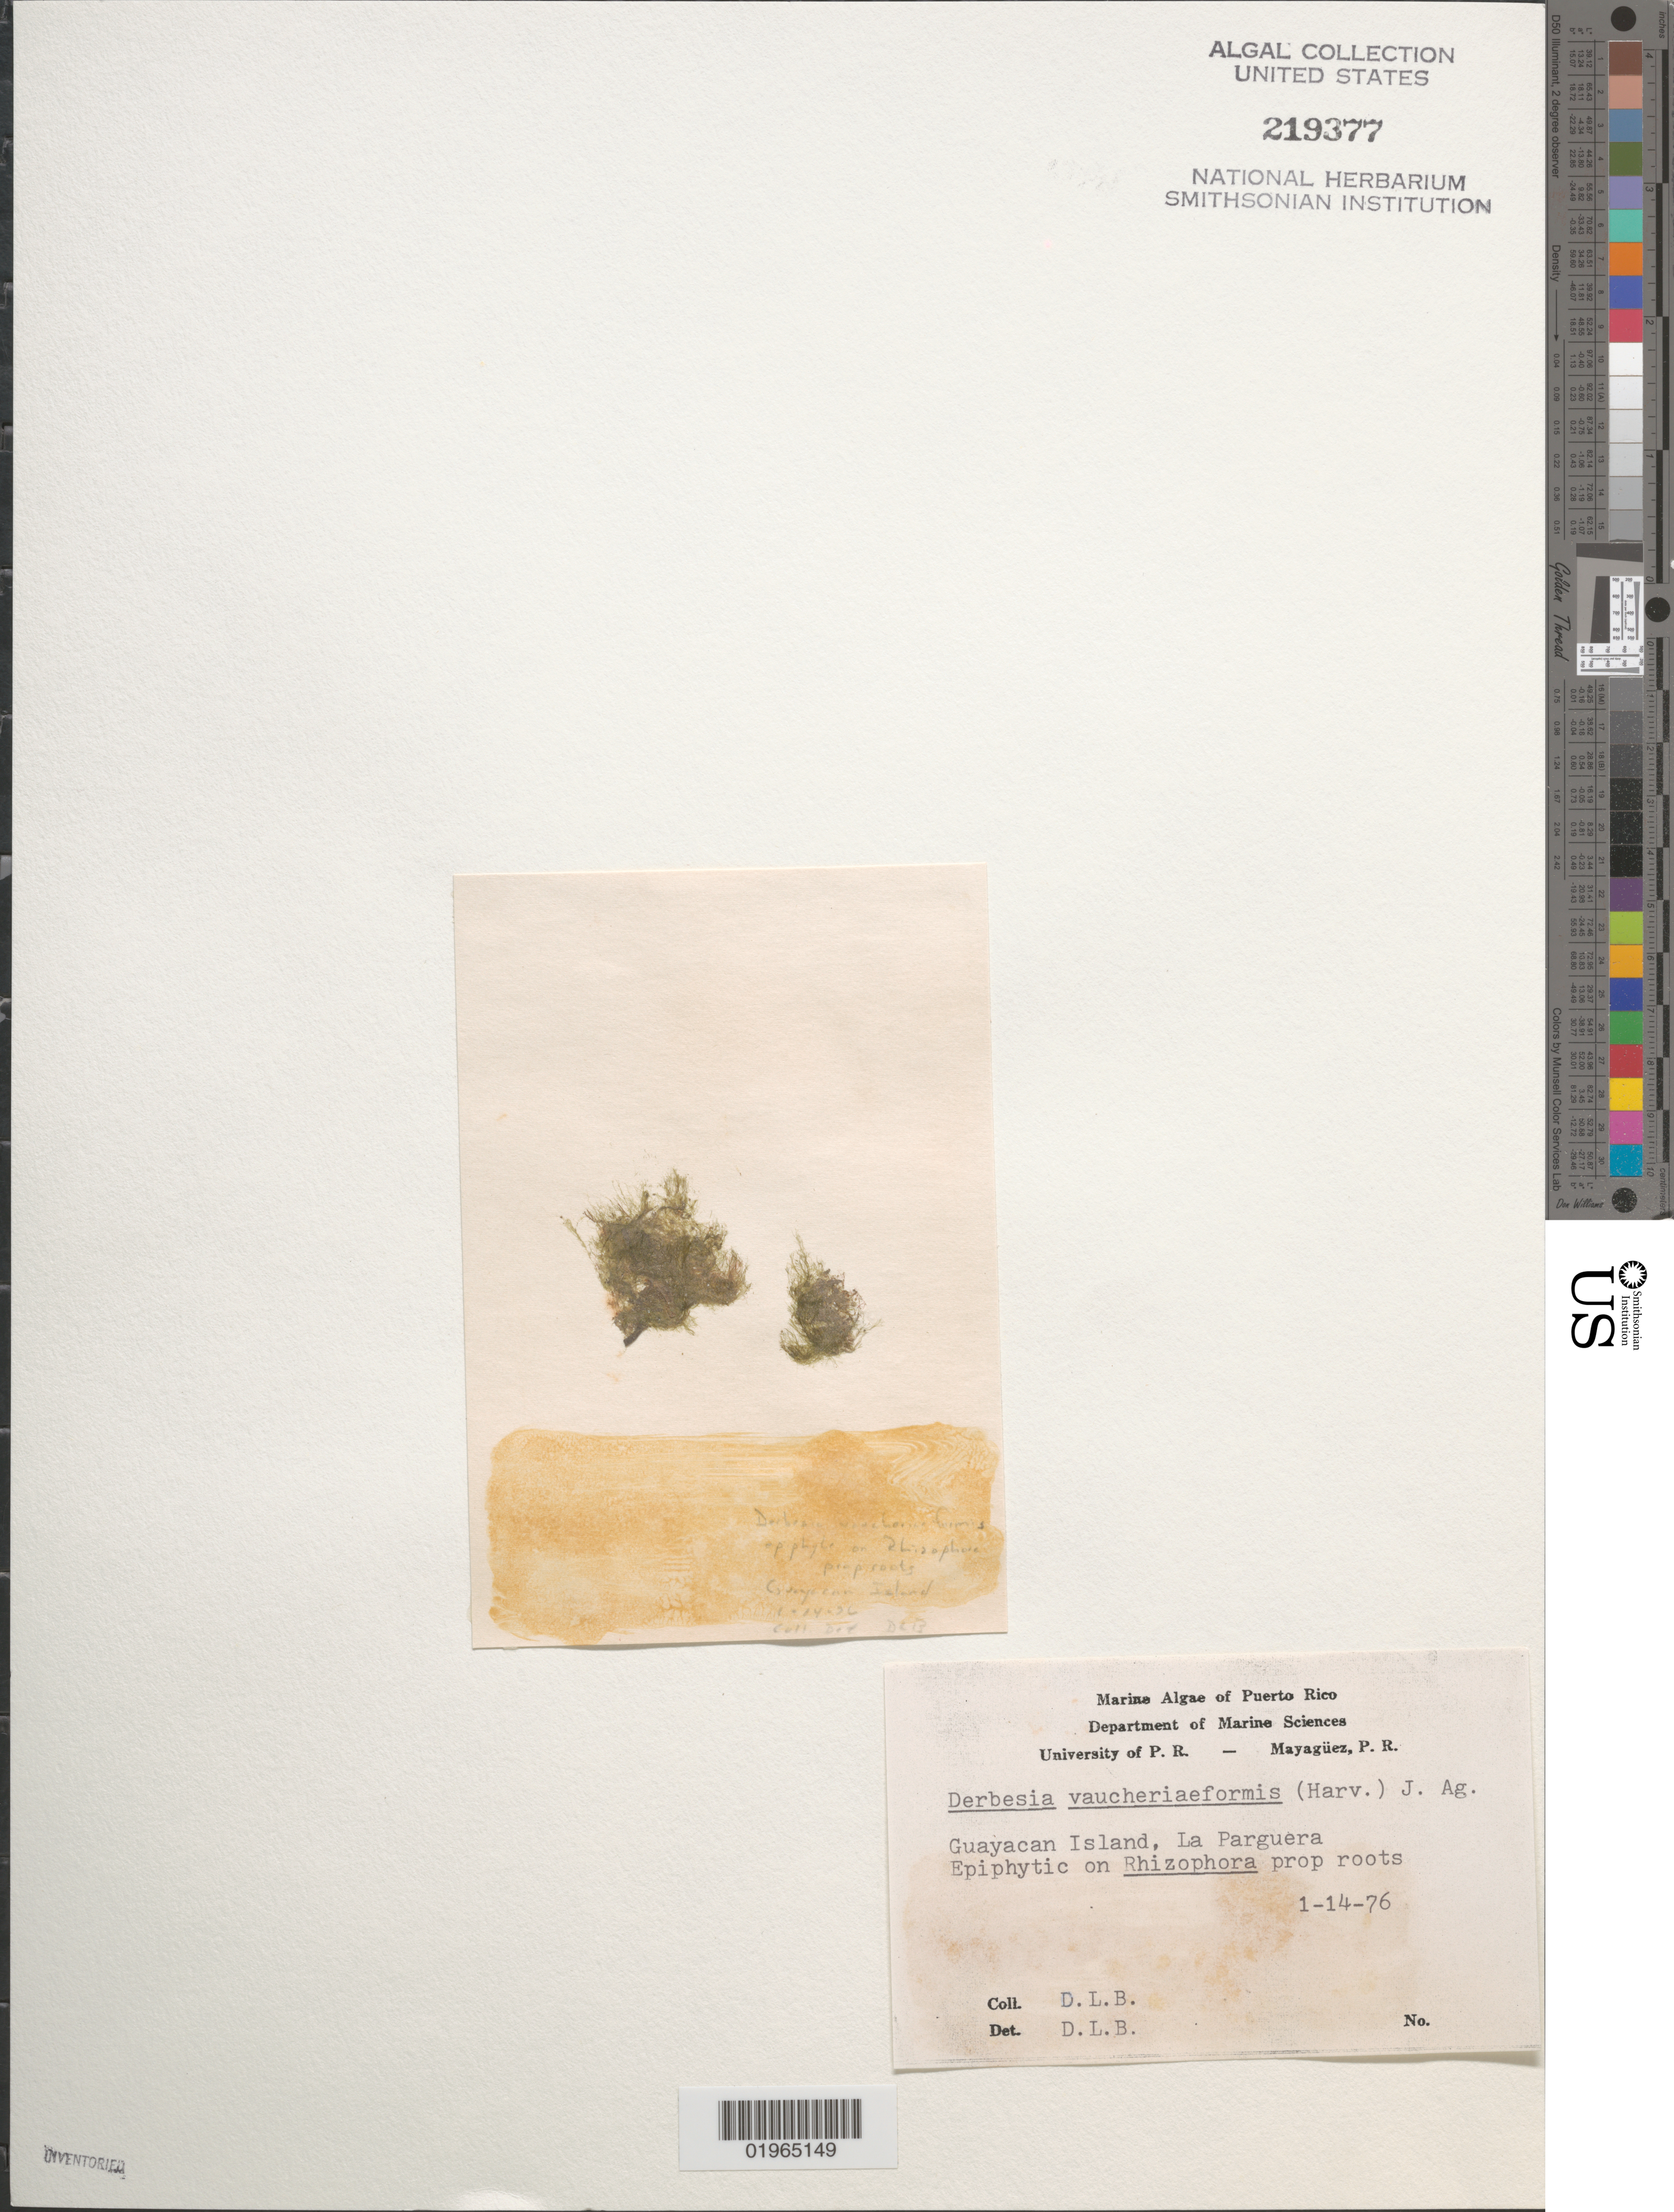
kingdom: Plantae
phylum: Chlorophyta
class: Ulvophyceae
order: Bryopsidales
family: Derbesiaceae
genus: Derbesia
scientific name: Derbesia vaucheriaeformis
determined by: Ballantine, D. L.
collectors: D.L. Ballantine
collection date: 1976-01-14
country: Puerto Rico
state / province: Lajas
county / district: La Parguera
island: Guayacan Island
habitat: Epiphytic on Rhizophora prop roots.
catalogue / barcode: US 219377